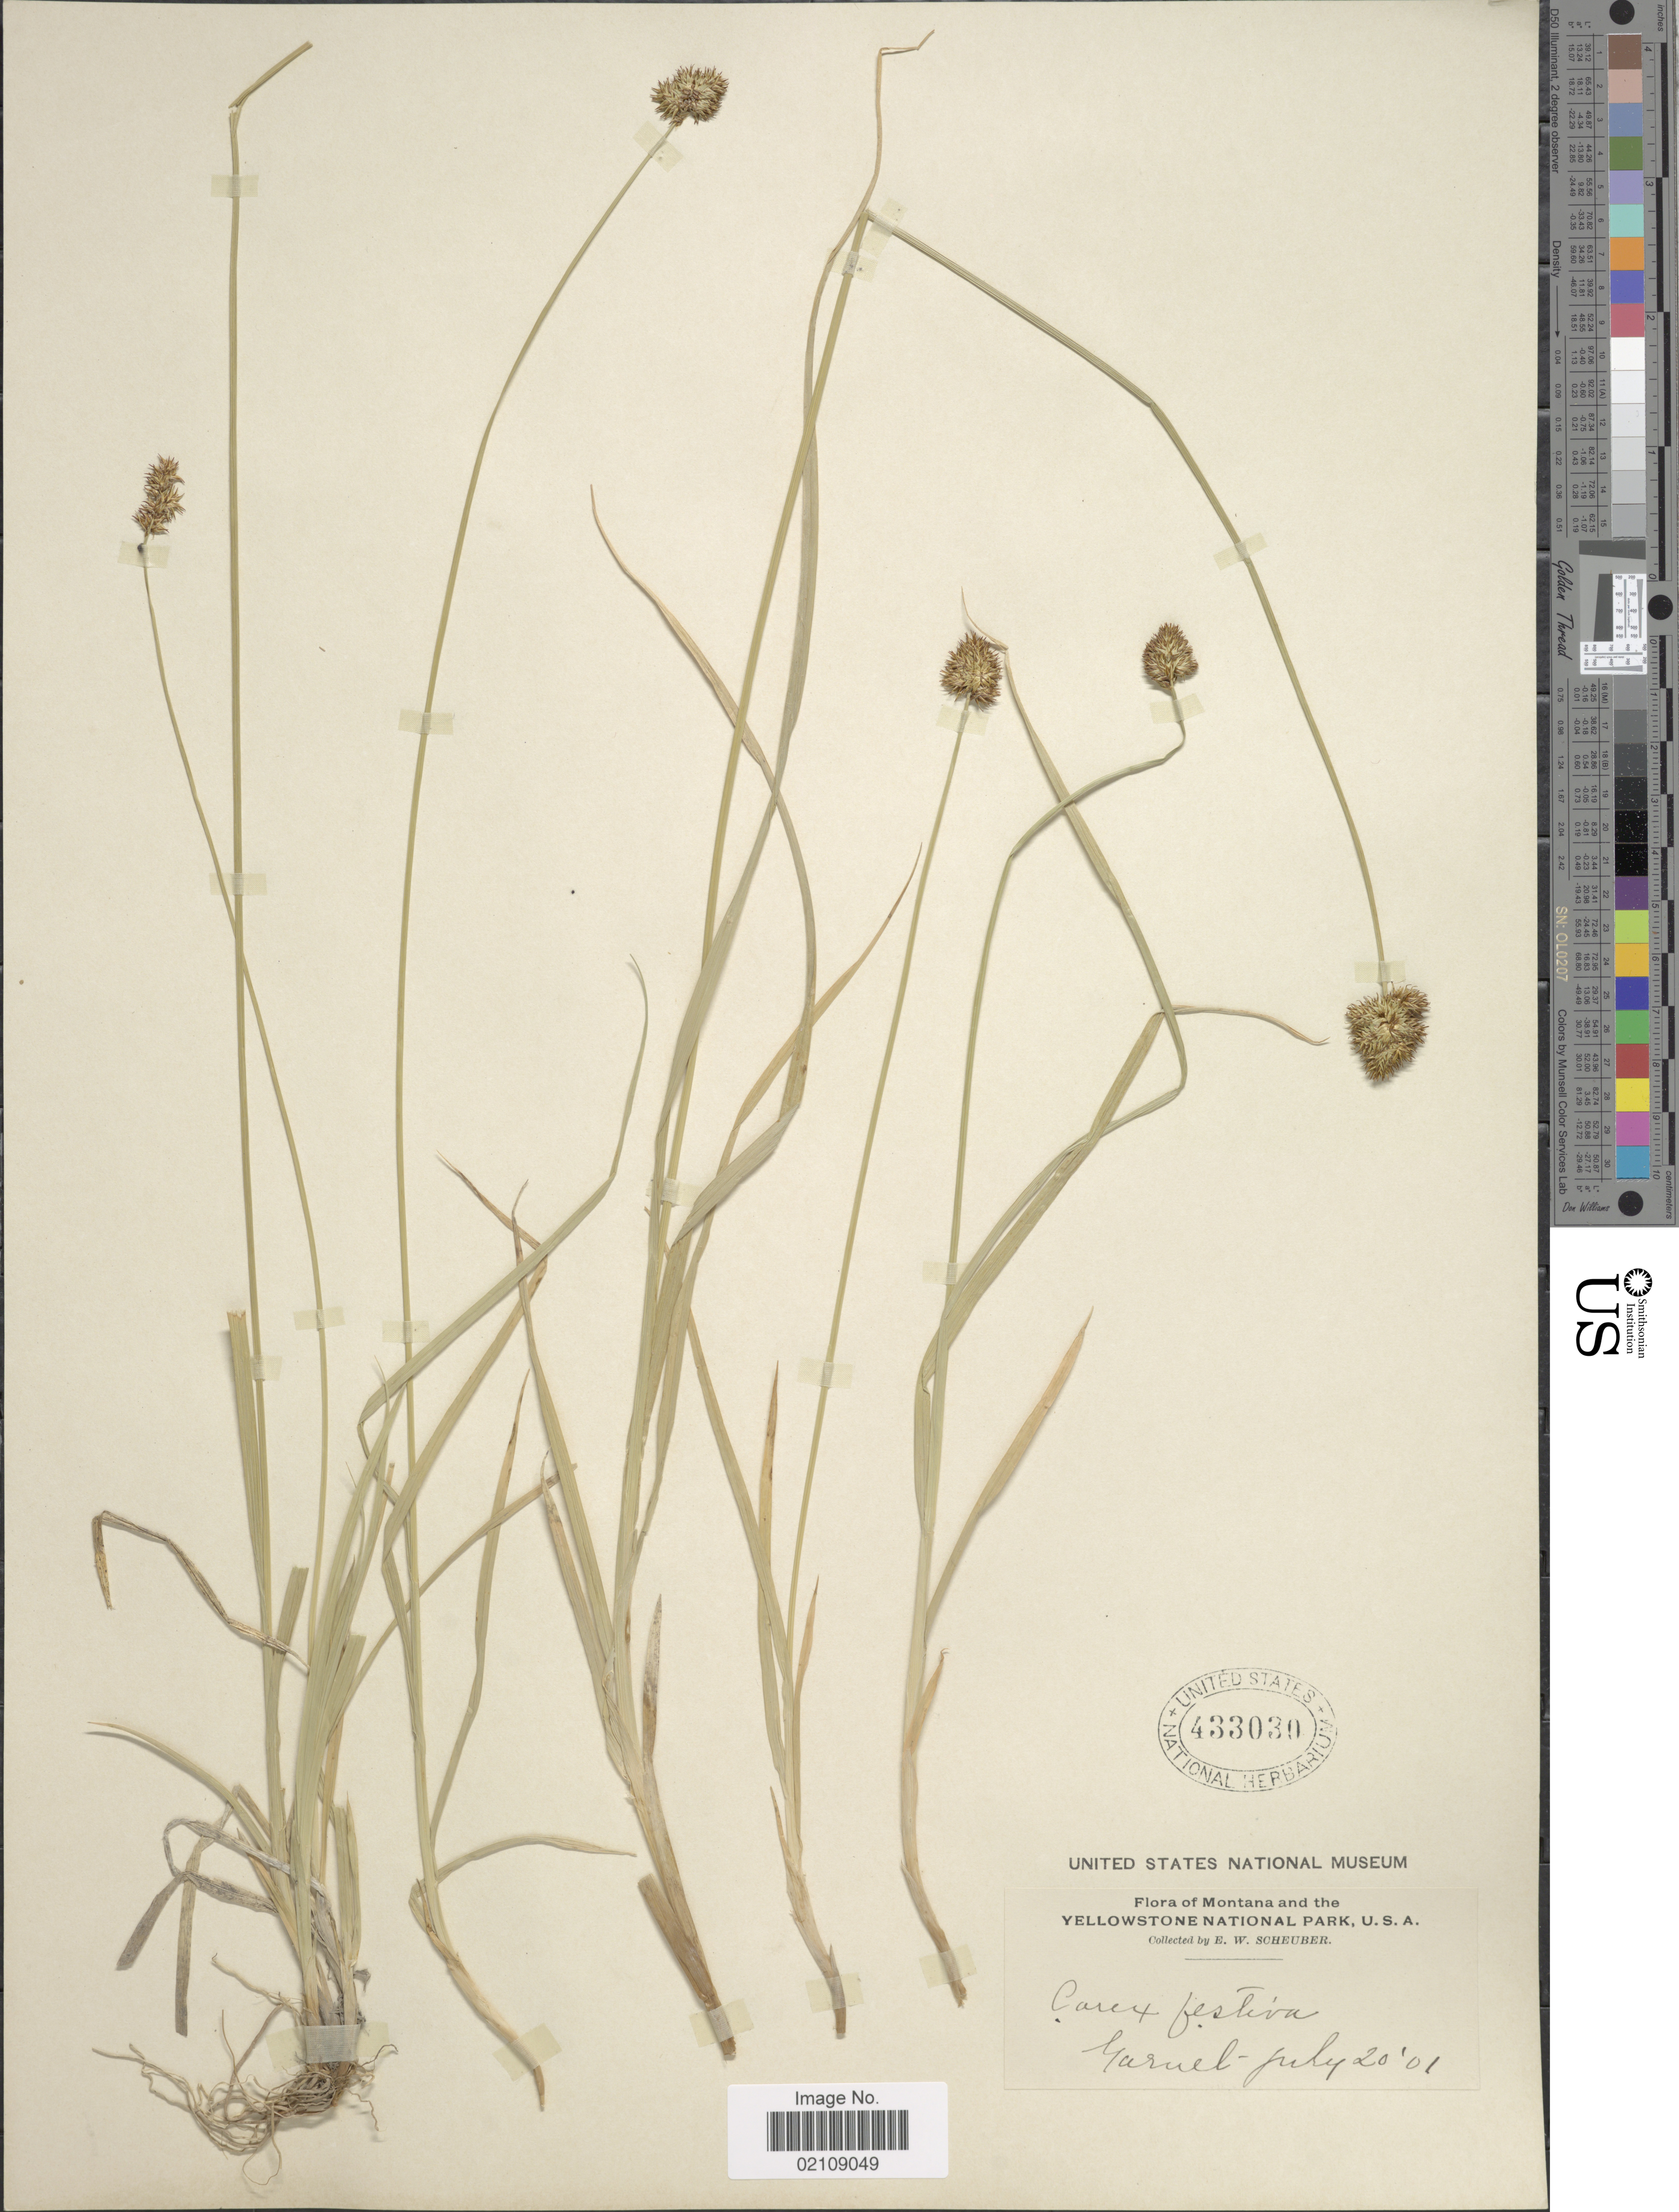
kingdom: Plantae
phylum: Tracheophyta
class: Liliopsida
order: Poales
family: Cyperaceae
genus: Carex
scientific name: Carex microptera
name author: Mack.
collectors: E. Scheuber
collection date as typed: Transcribed d/m/y: 20/7/1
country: United States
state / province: Montana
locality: Yellowstone National Park. Yarnel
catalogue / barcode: US 433030